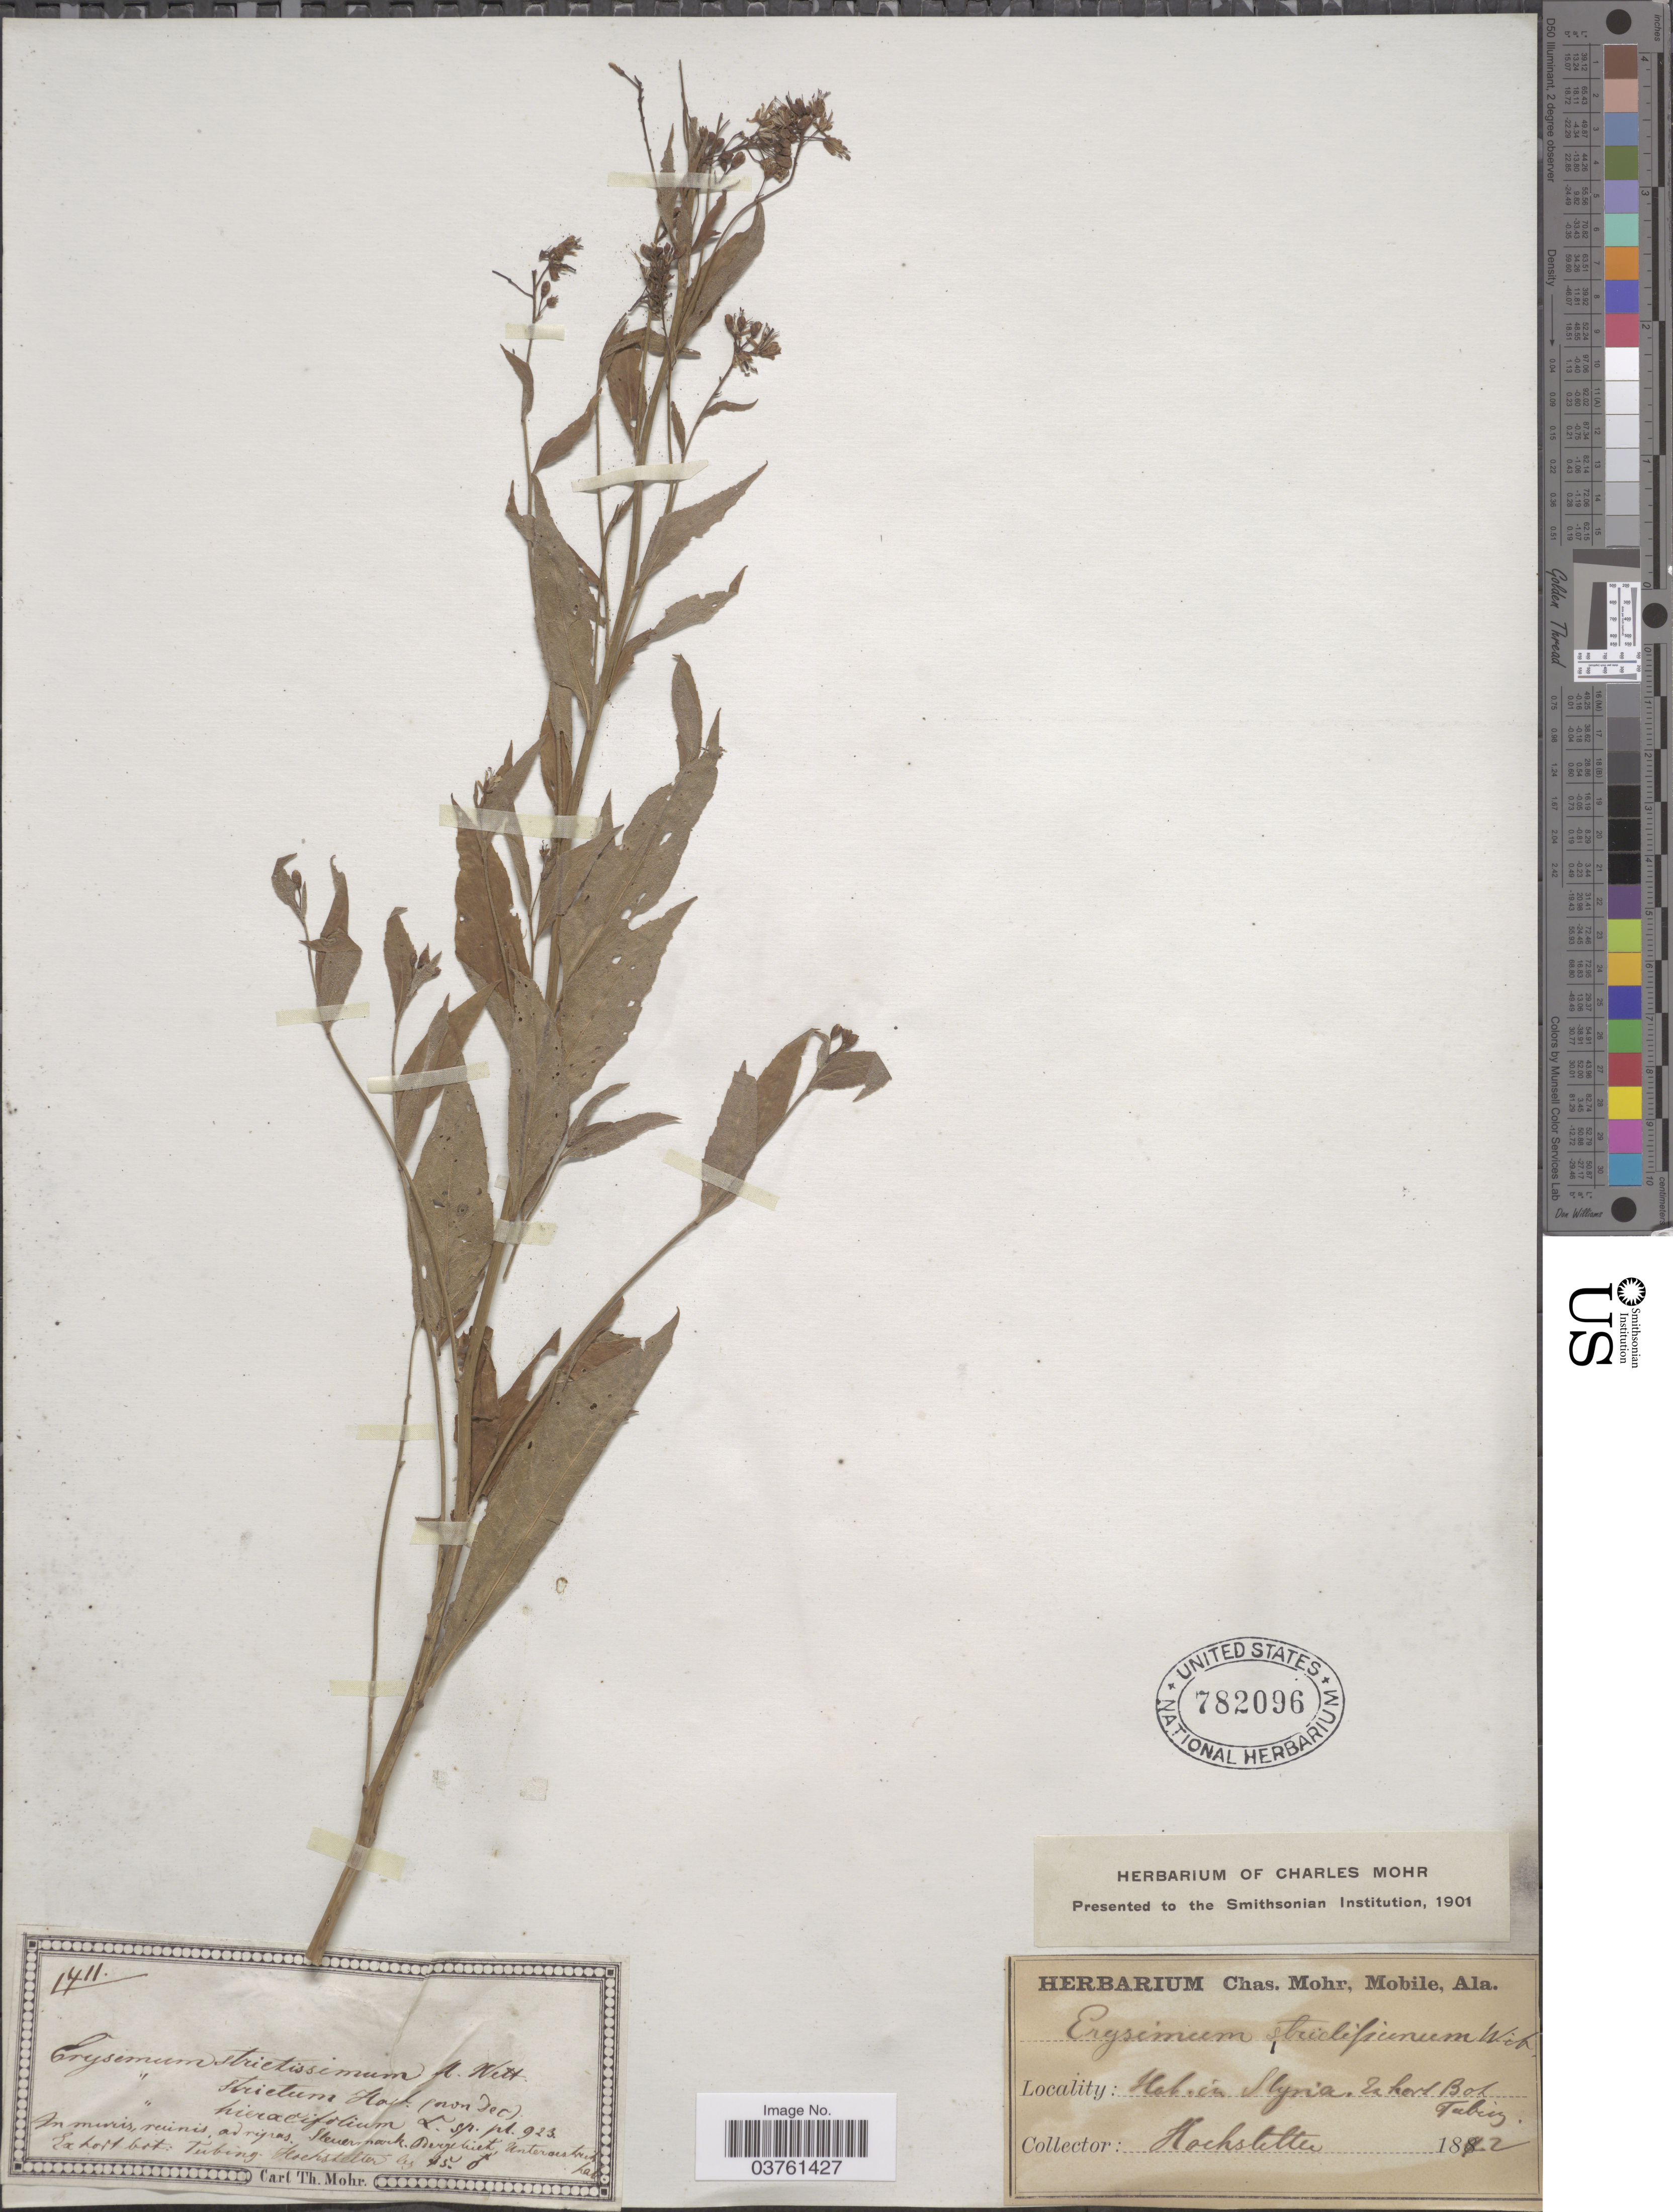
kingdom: Plantae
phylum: Tracheophyta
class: Magnoliopsida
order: Brassicales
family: Brassicaceae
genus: Erysimum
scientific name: Erysimum strictissimum ined.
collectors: -. Hochstetter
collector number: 1411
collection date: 1882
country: Austria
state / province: Steiermark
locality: In muris ruinis ad ripas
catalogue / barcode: US 782096